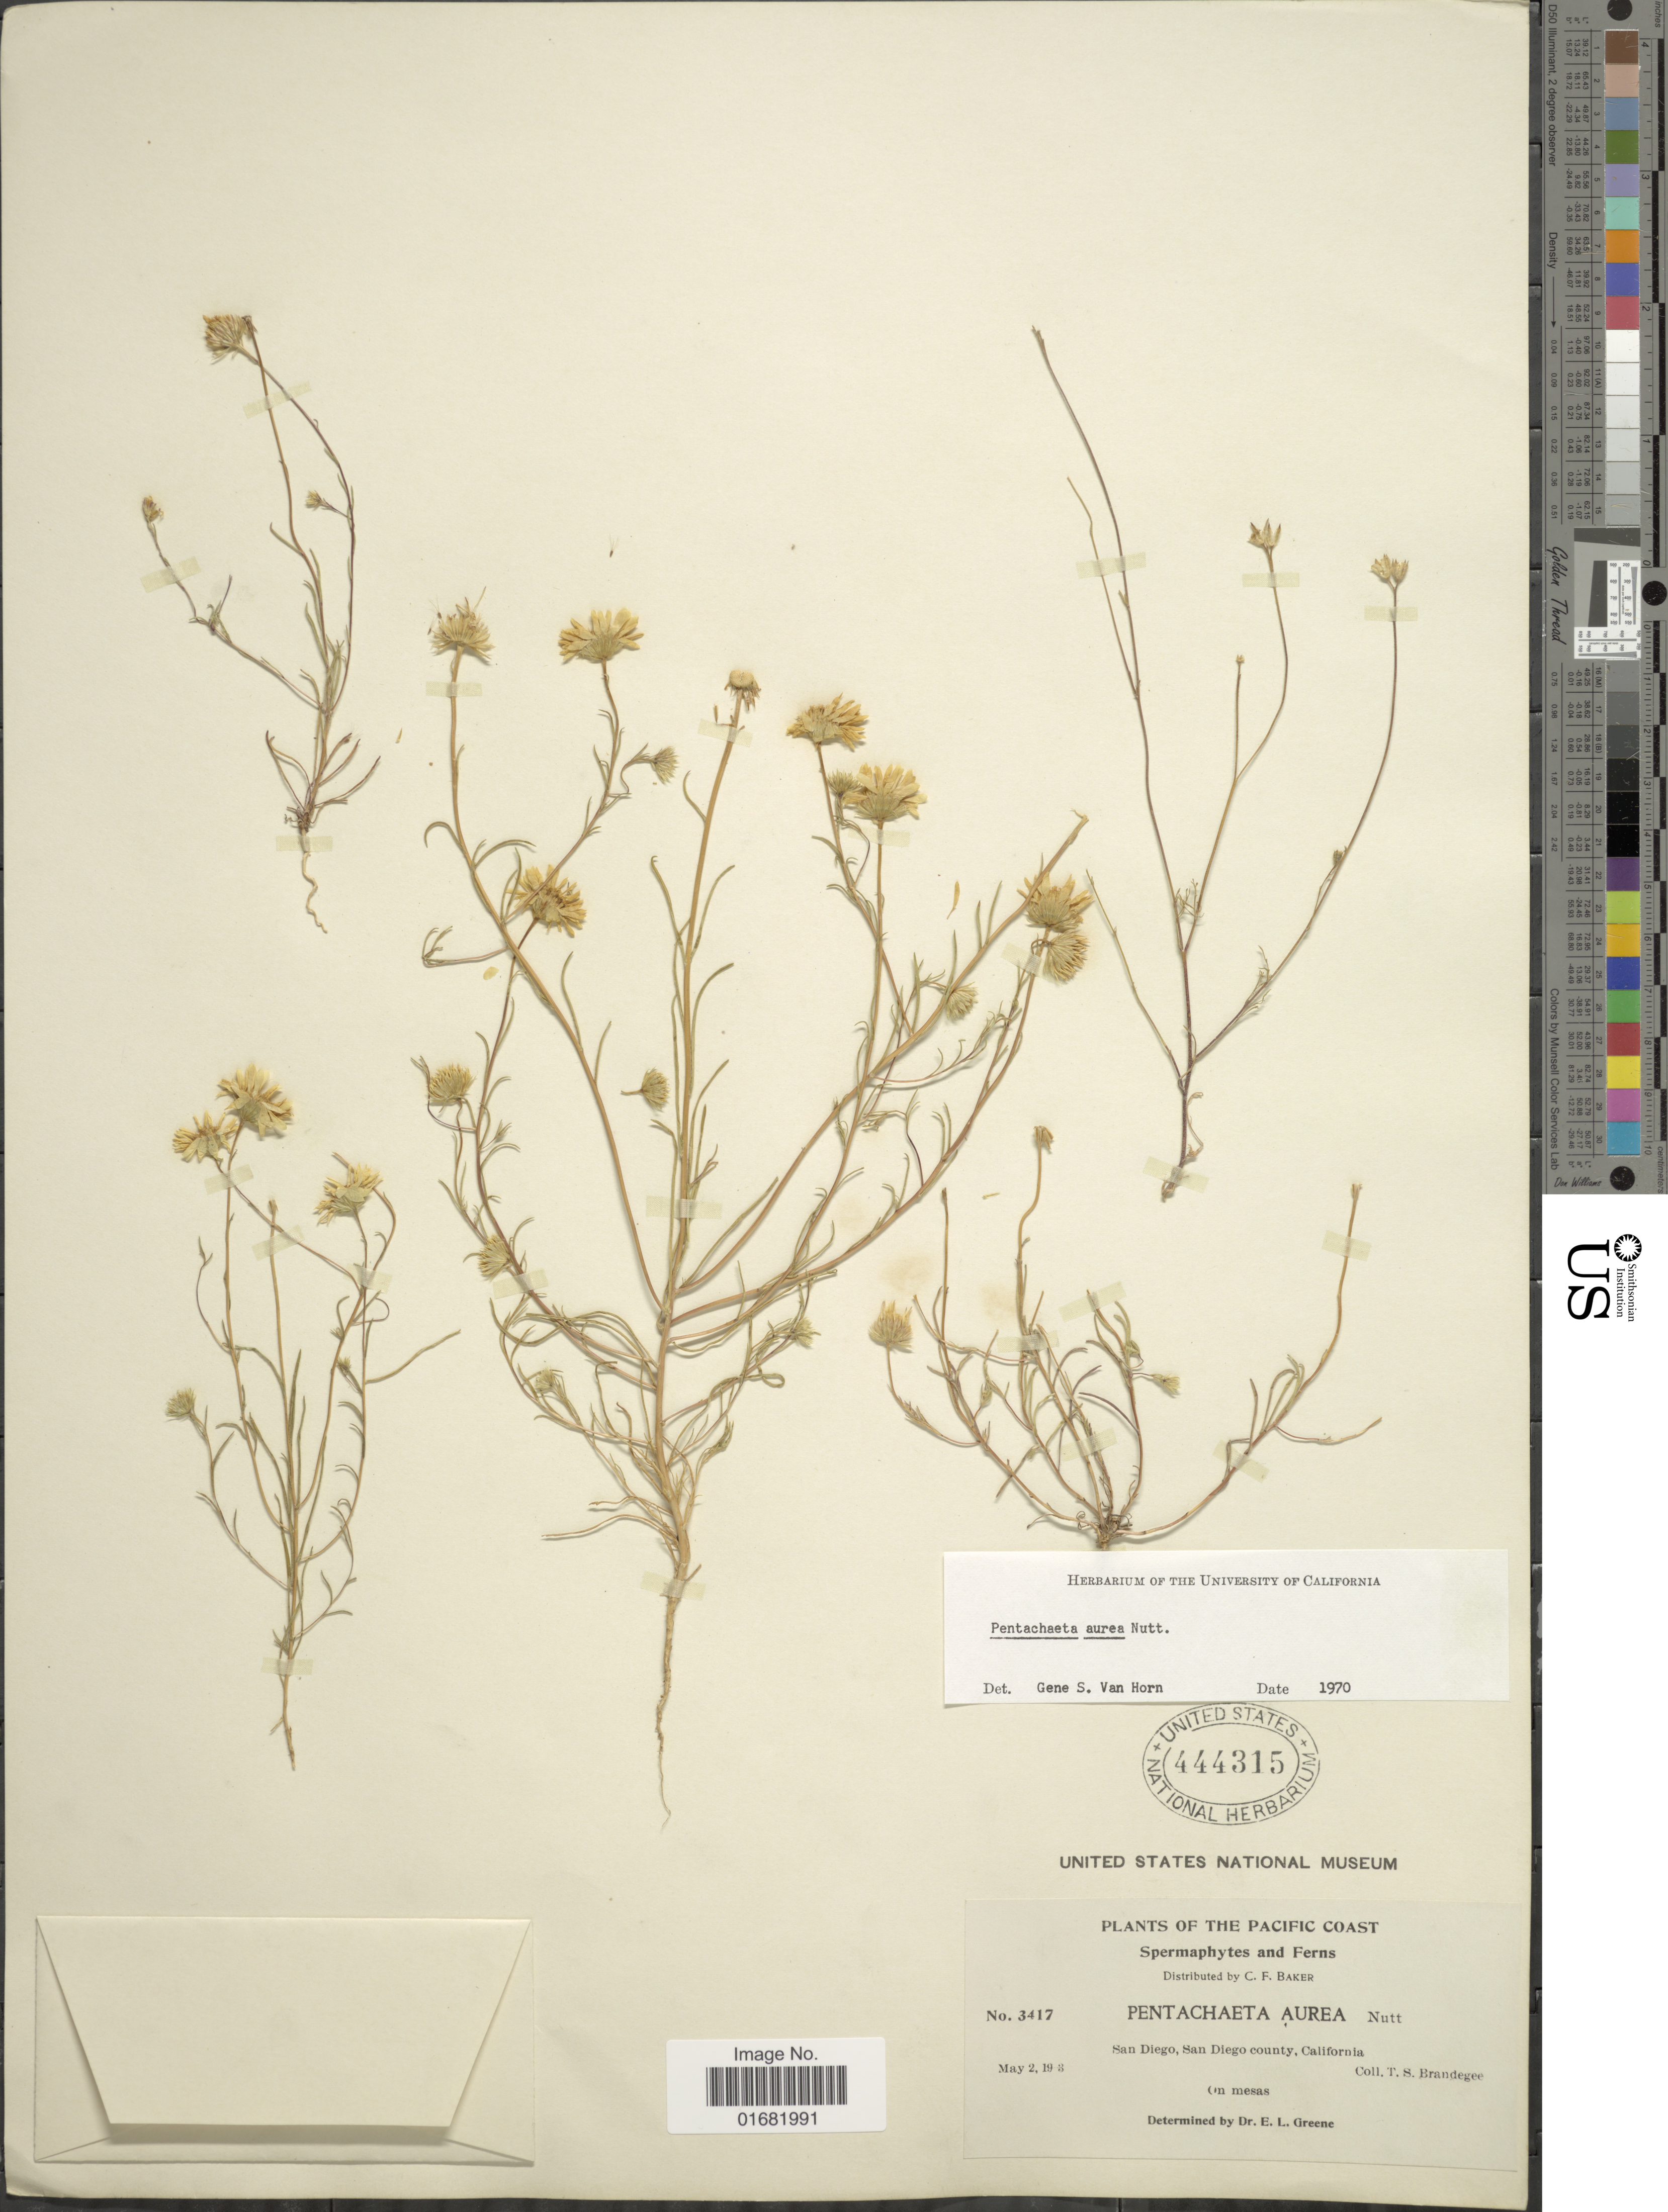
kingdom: Plantae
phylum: Tracheophyta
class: Magnoliopsida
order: Asterales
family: Asteraceae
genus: Pentachaeta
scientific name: Pentachaeta aurea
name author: Nutt.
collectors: T. S. Brandegee (herbarium)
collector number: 3417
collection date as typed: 193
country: United States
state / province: California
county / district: San Diego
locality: Pacific Coast. San Diego, San Diego County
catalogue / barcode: US 444315